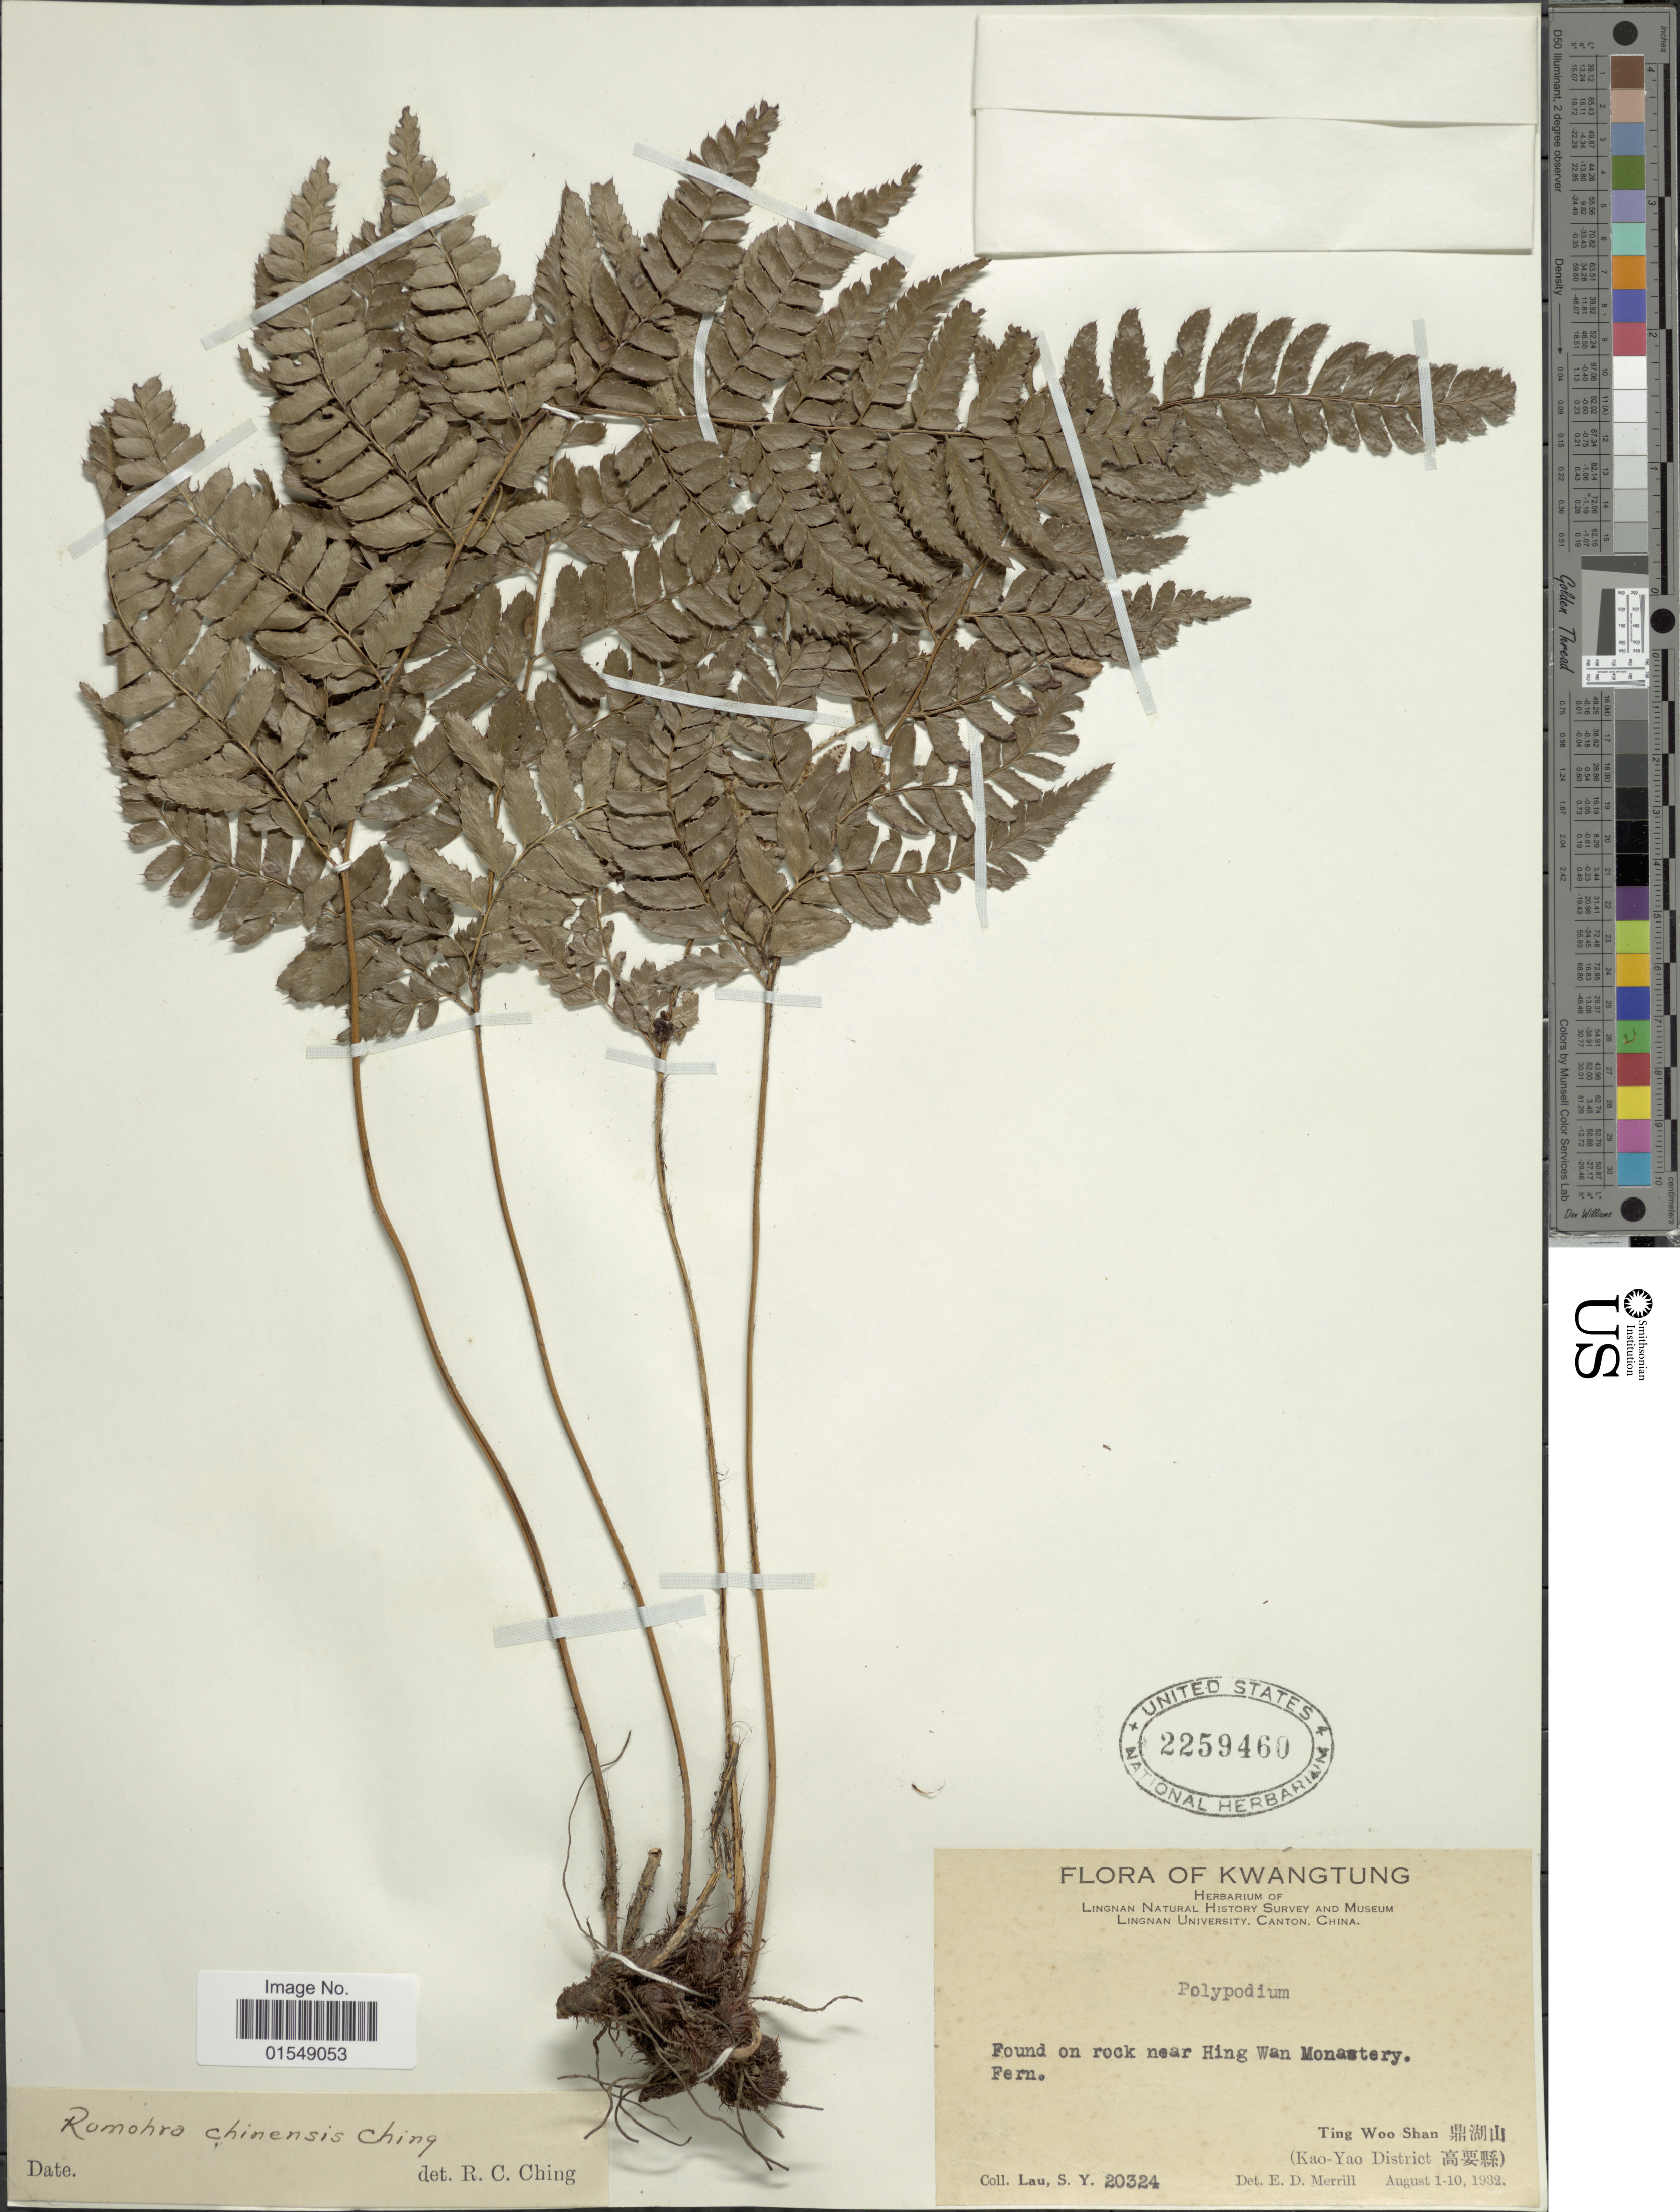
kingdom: Plantae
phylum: Tracheophyta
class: Polypodiopsida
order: Polypodiales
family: Dryopteridaceae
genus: Arachniodes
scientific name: Arachniodes chinensis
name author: (Rosenst.) Ching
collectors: E. D. Merrill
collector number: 20324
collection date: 1932-08-01/1932-08-10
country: China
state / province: Guangdong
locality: Kwangtung,Ting Woo Shan, (Kao-Yao District)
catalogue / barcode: US 2259460